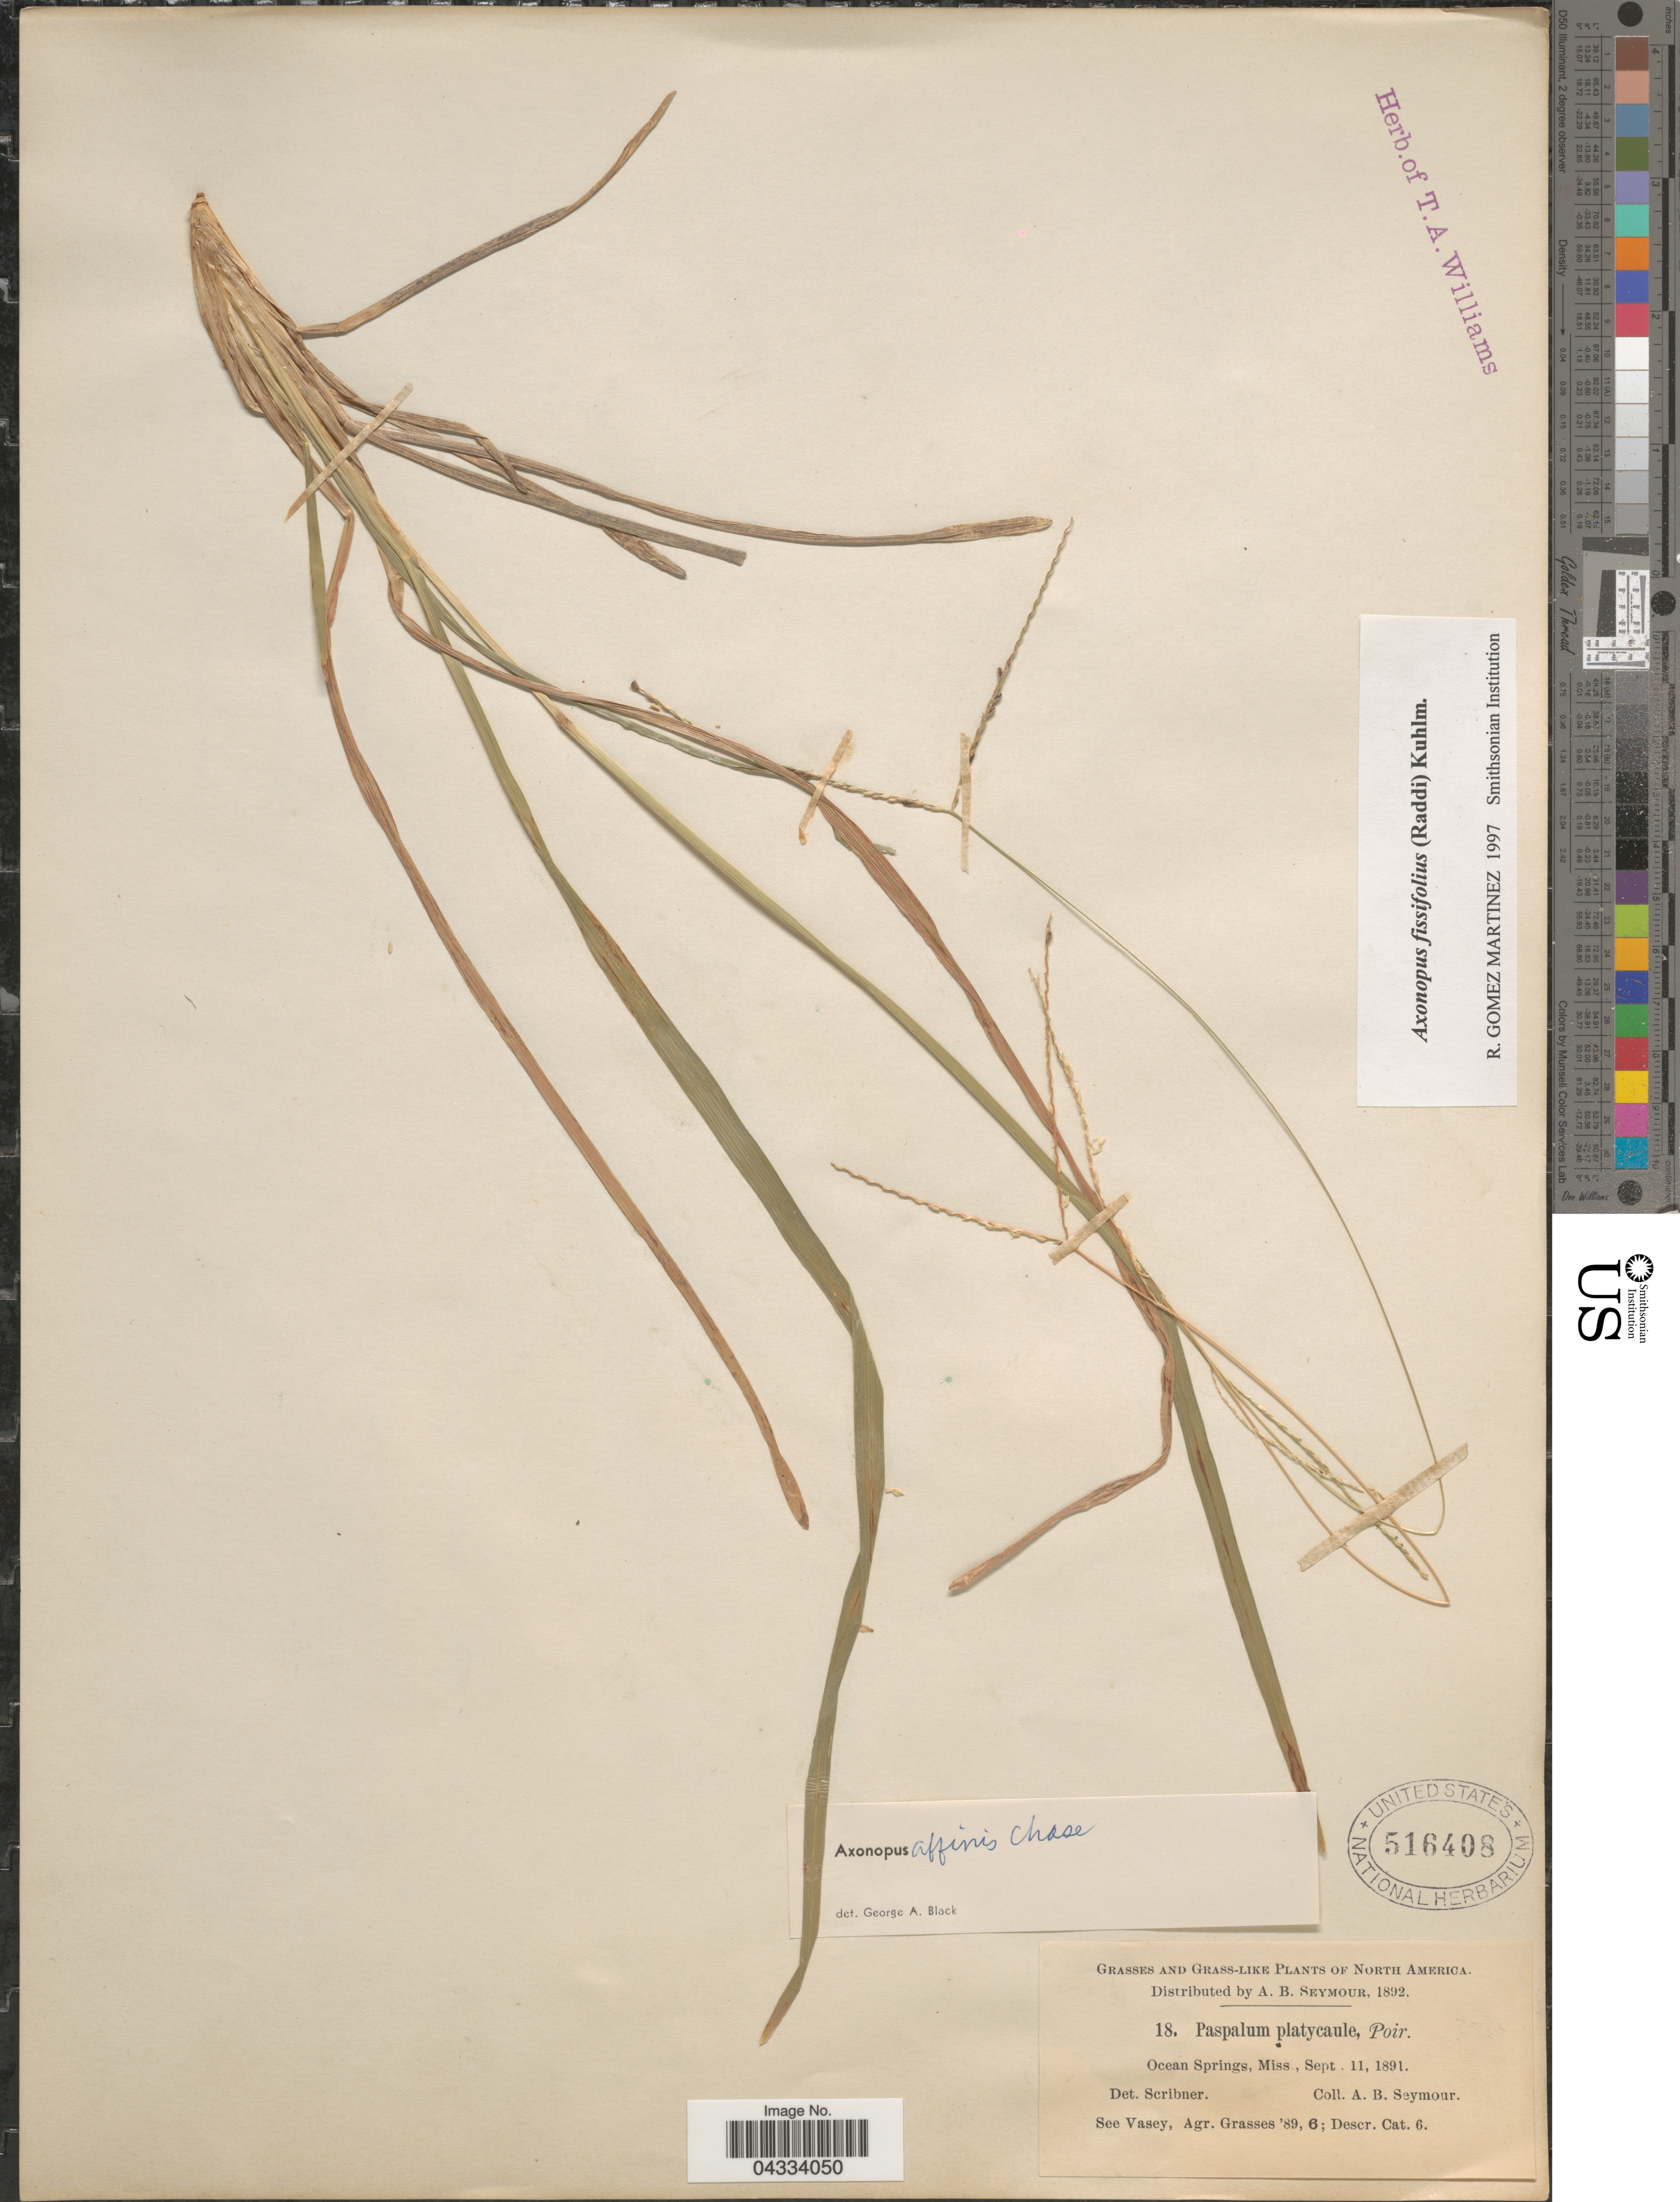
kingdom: Plantae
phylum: Tracheophyta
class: Liliopsida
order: Poales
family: Poaceae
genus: Axonopus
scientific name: Axonopus fissifolius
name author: (Raddi) Kuhlm.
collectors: A. Seymour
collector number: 18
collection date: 1891-09-11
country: United States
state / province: Mississippi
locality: Ocean Springs.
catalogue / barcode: US 516408